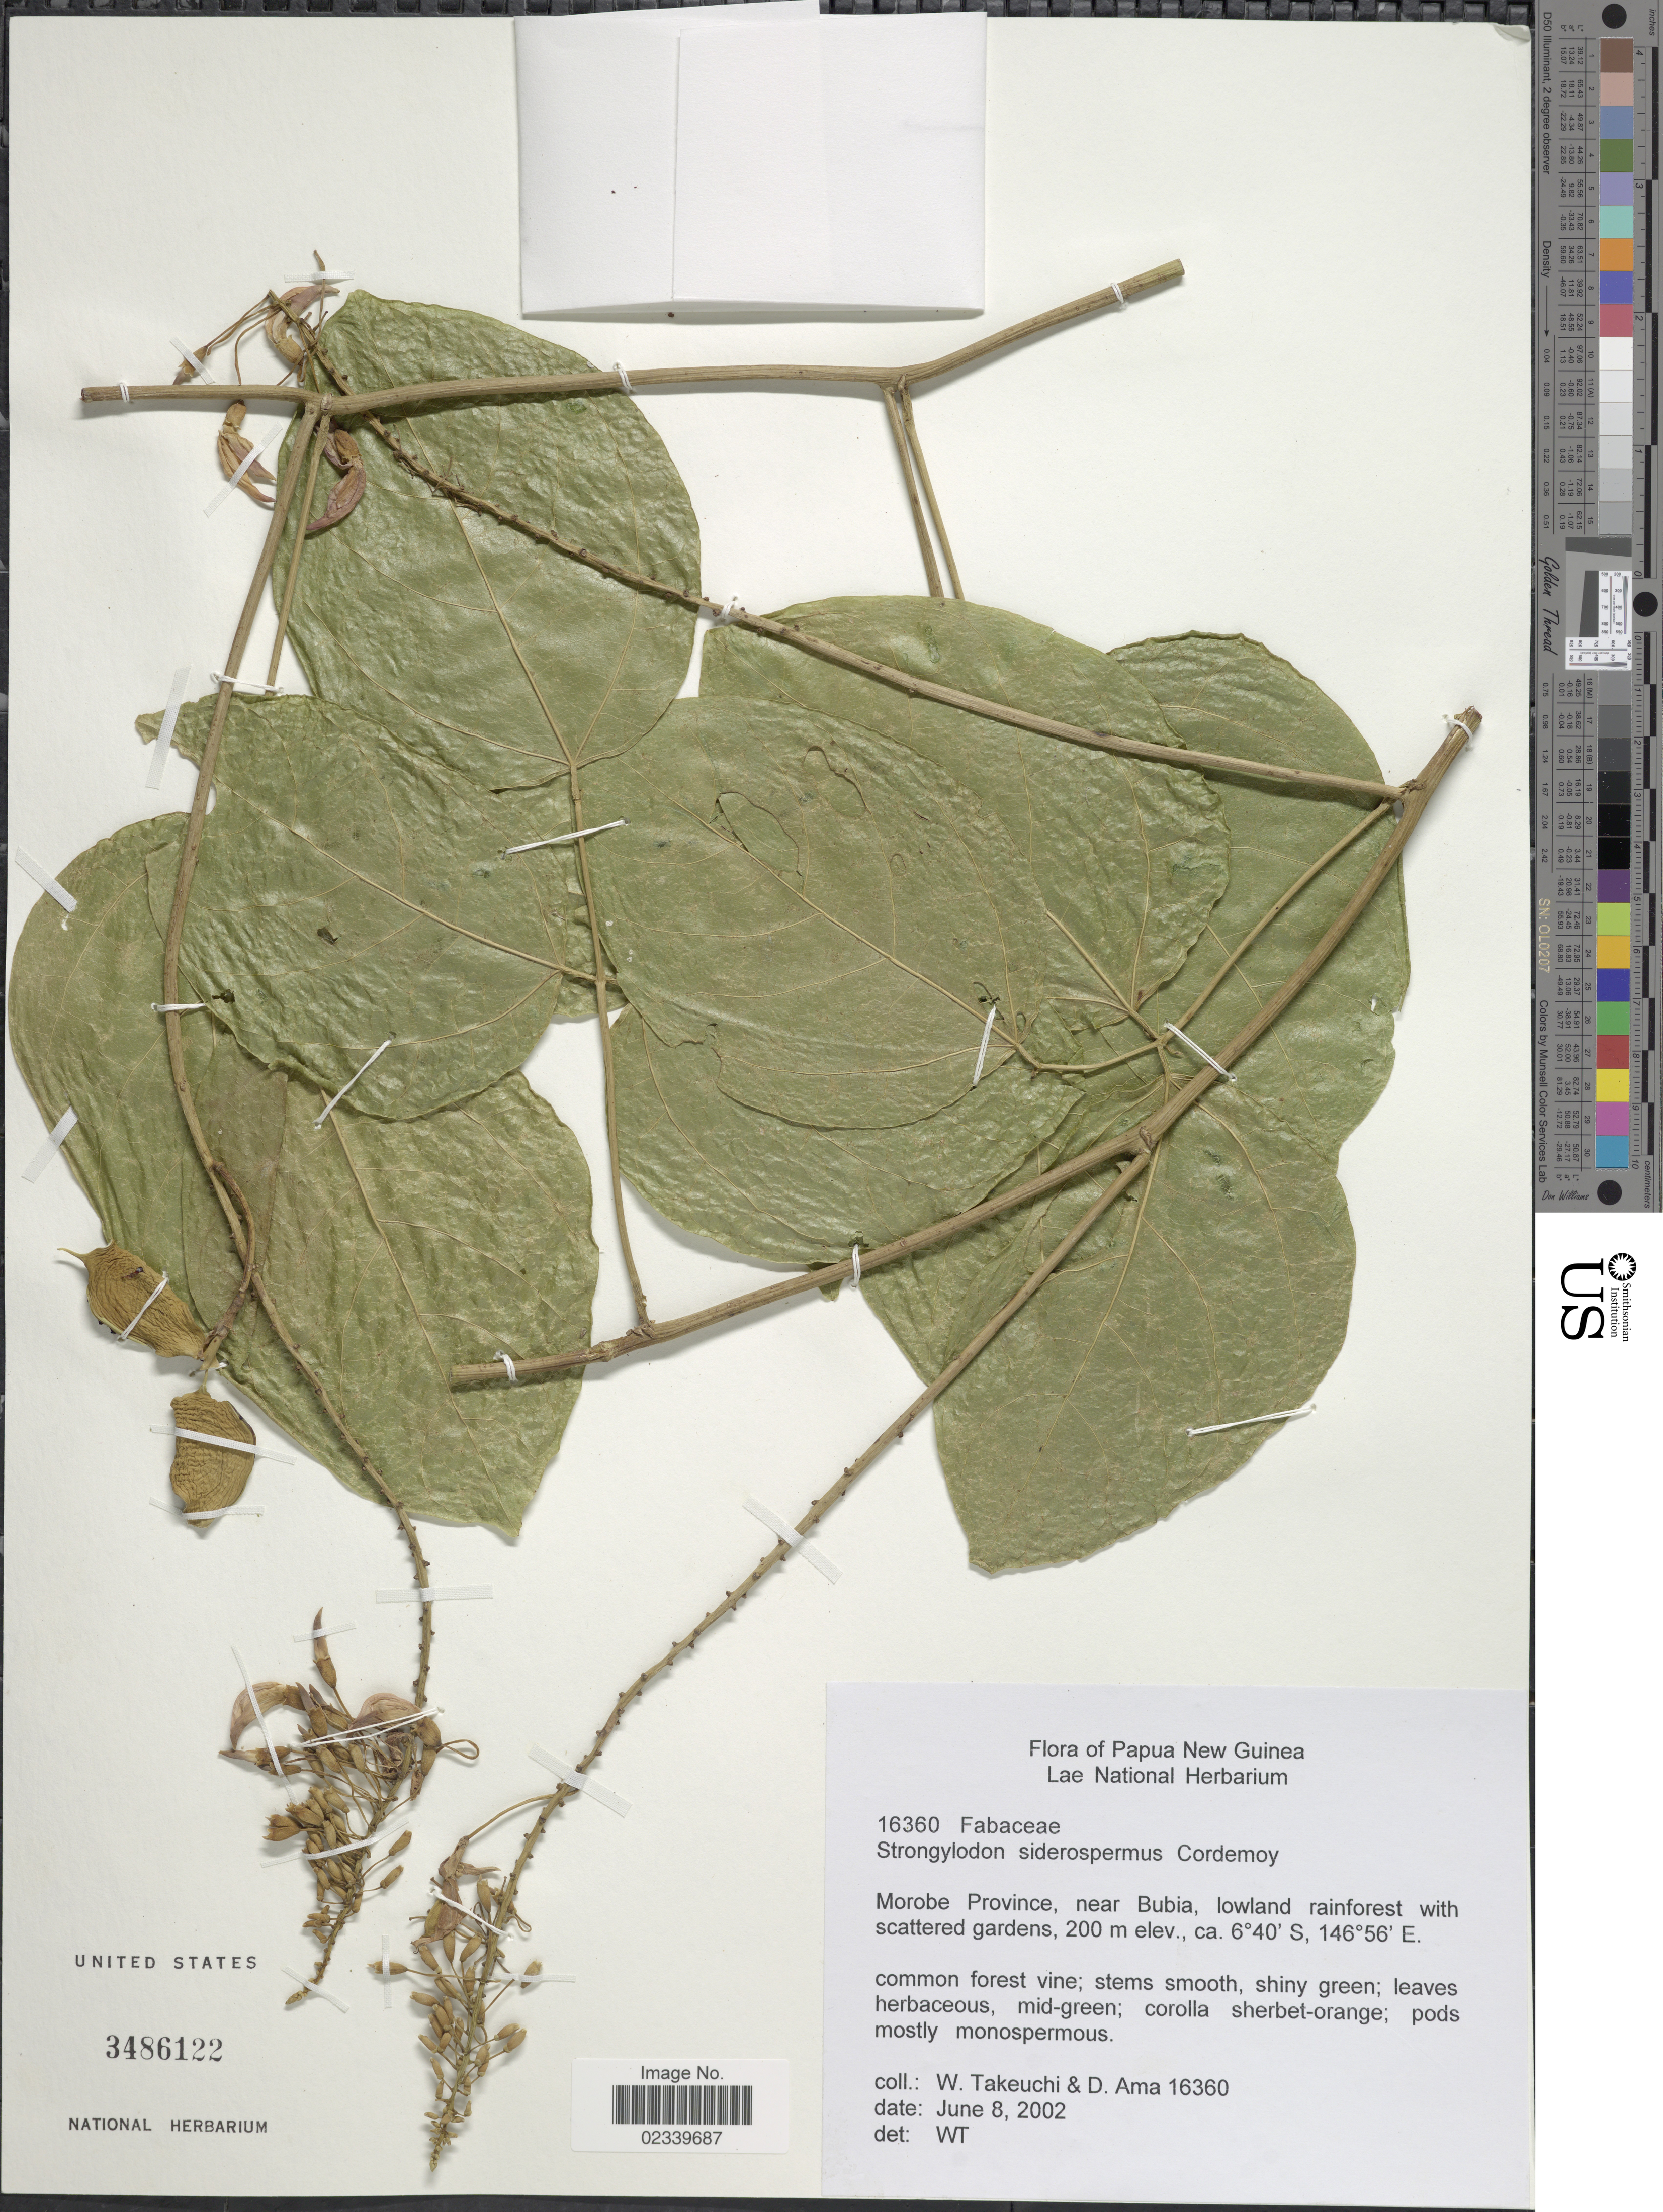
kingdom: Plantae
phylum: Tracheophyta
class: Magnoliopsida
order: Fabales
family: Fabaceae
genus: Strongylodon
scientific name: Strongylodon siderospermus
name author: Cordem.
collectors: W. Takeuchi & D. Ama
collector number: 16360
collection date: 2002-06-08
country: Papua New Guinea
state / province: Morobe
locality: Morobe Province, near Bubia, lowland rainforest.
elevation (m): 200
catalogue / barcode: US 3486122